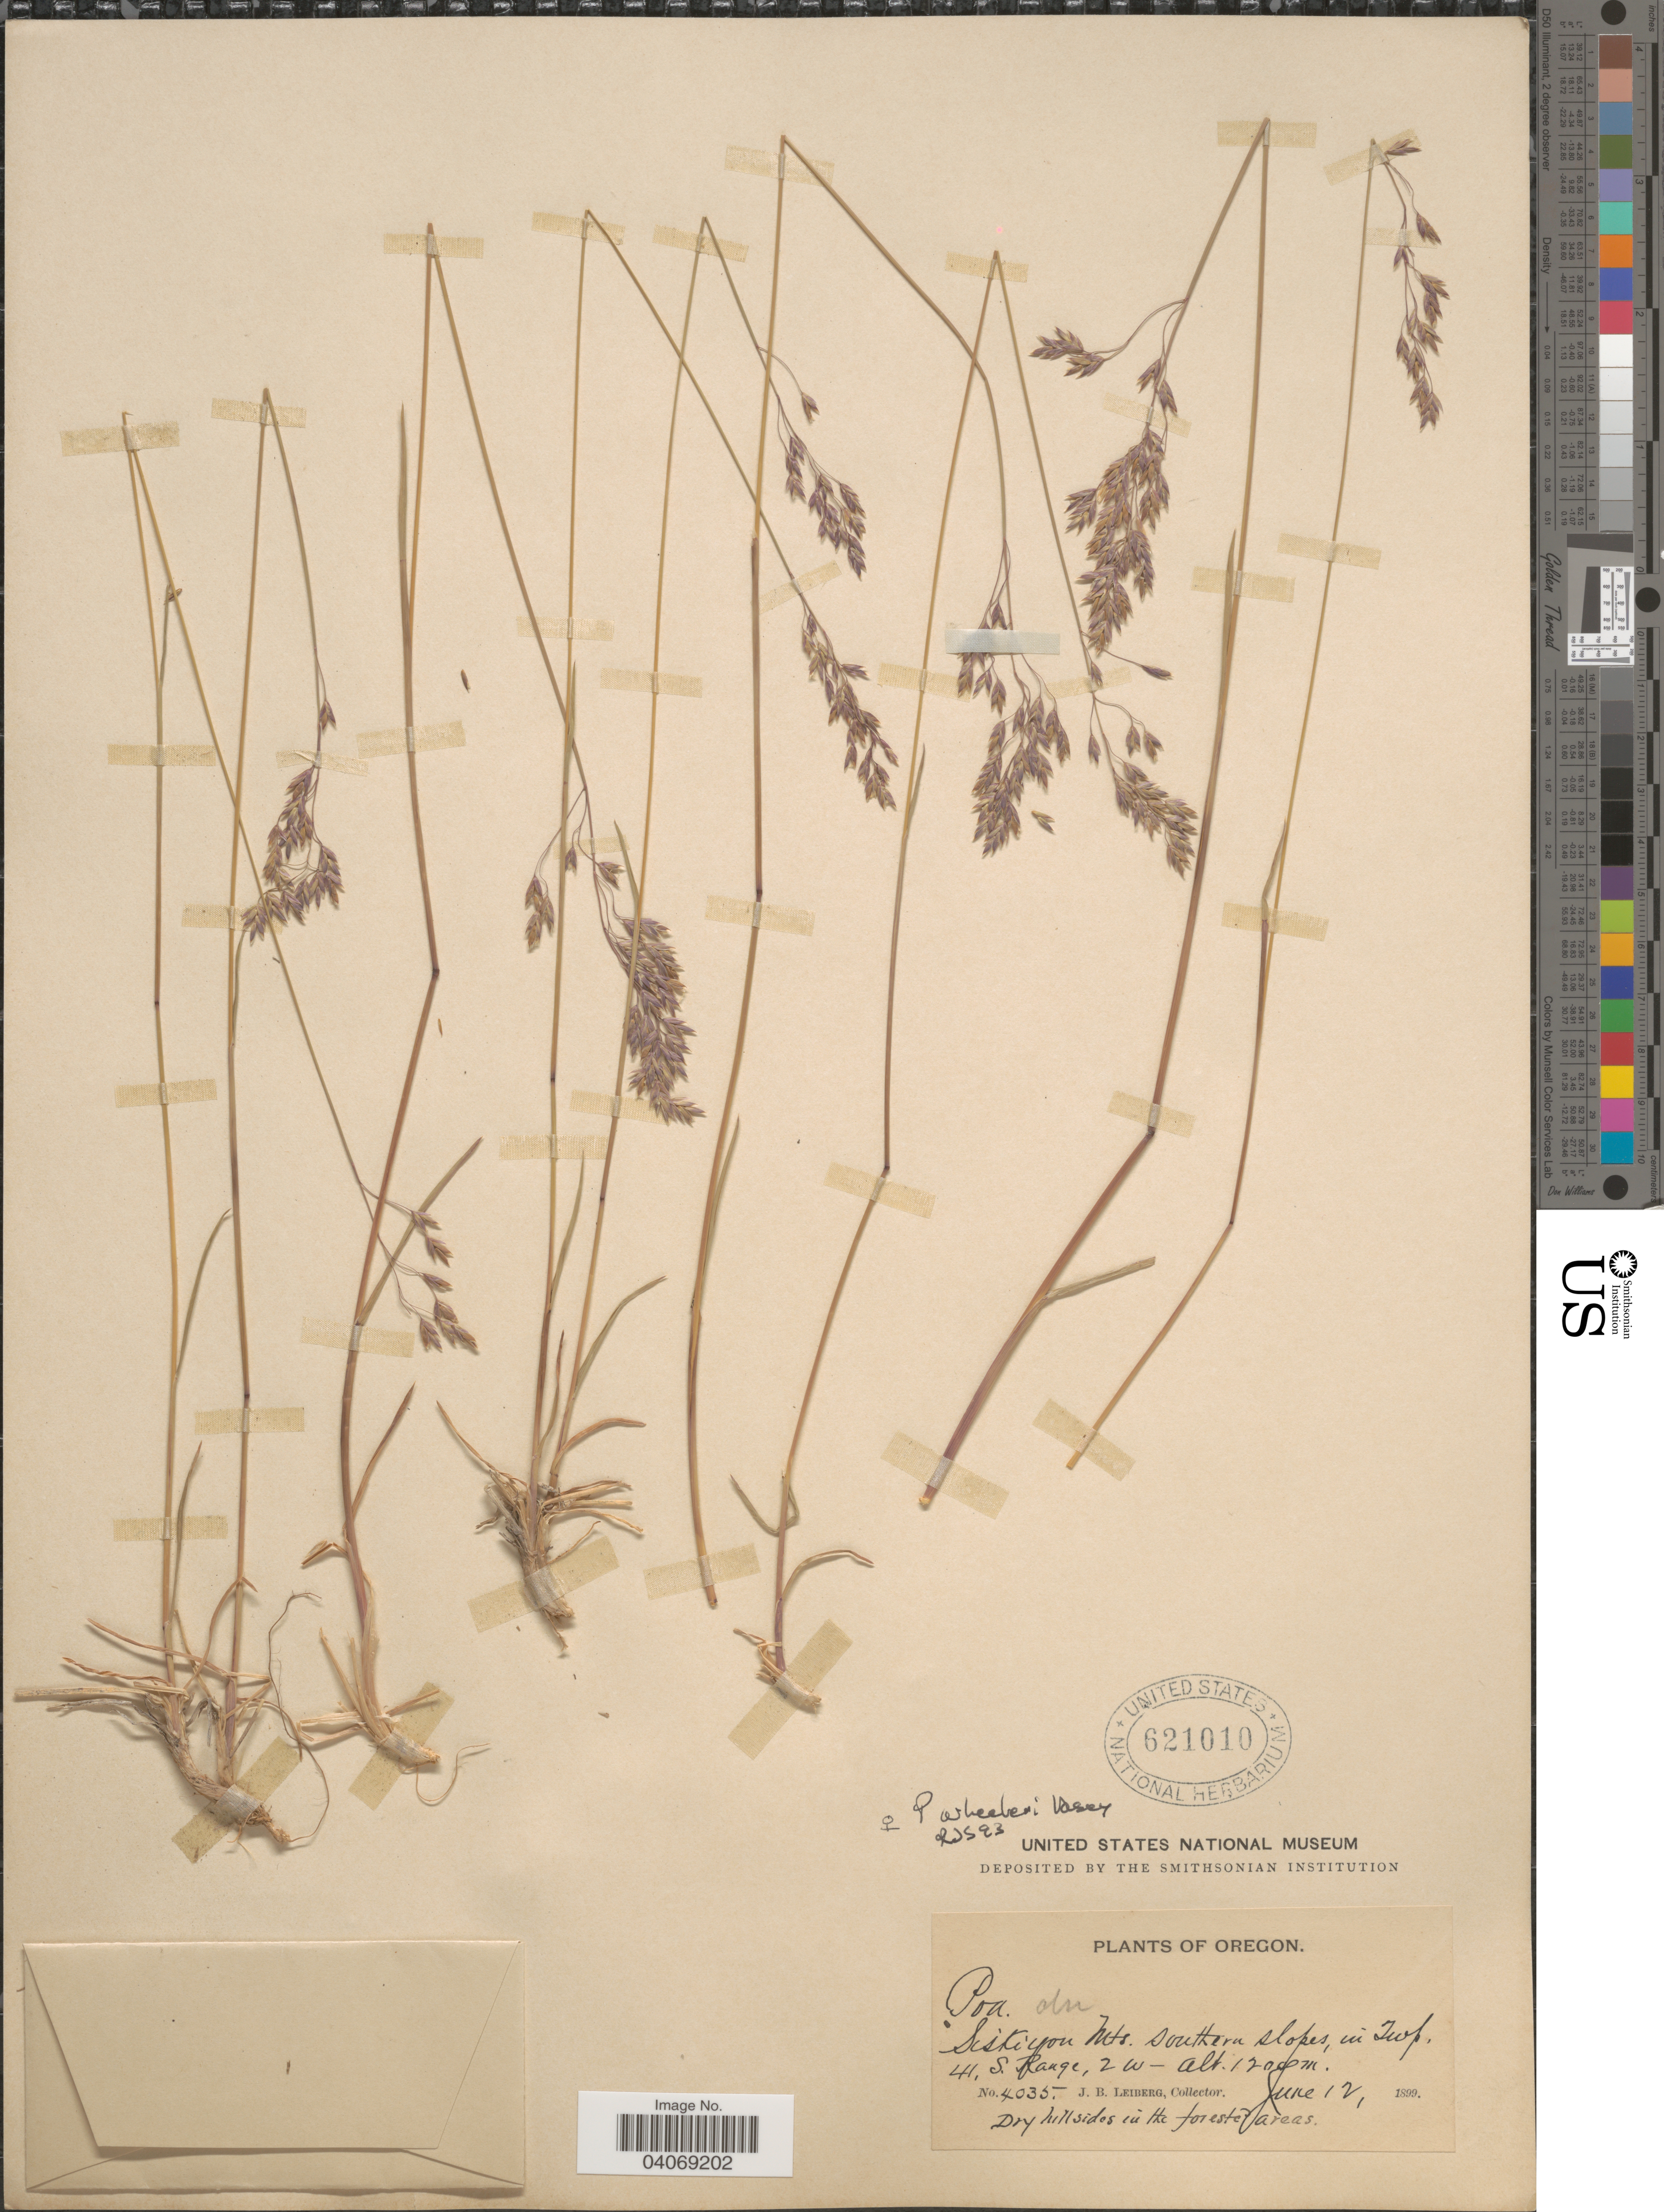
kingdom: Plantae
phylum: Tracheophyta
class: Liliopsida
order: Poales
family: Poaceae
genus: Poa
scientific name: Poa wheeleri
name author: Vasey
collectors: J. B. Leiberg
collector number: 4035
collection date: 1899-06-12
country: United States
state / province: Oregon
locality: Siskiyou Mts. Southern slopes in Twp. 41, S. Range, Z W.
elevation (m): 1200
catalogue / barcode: US 621010